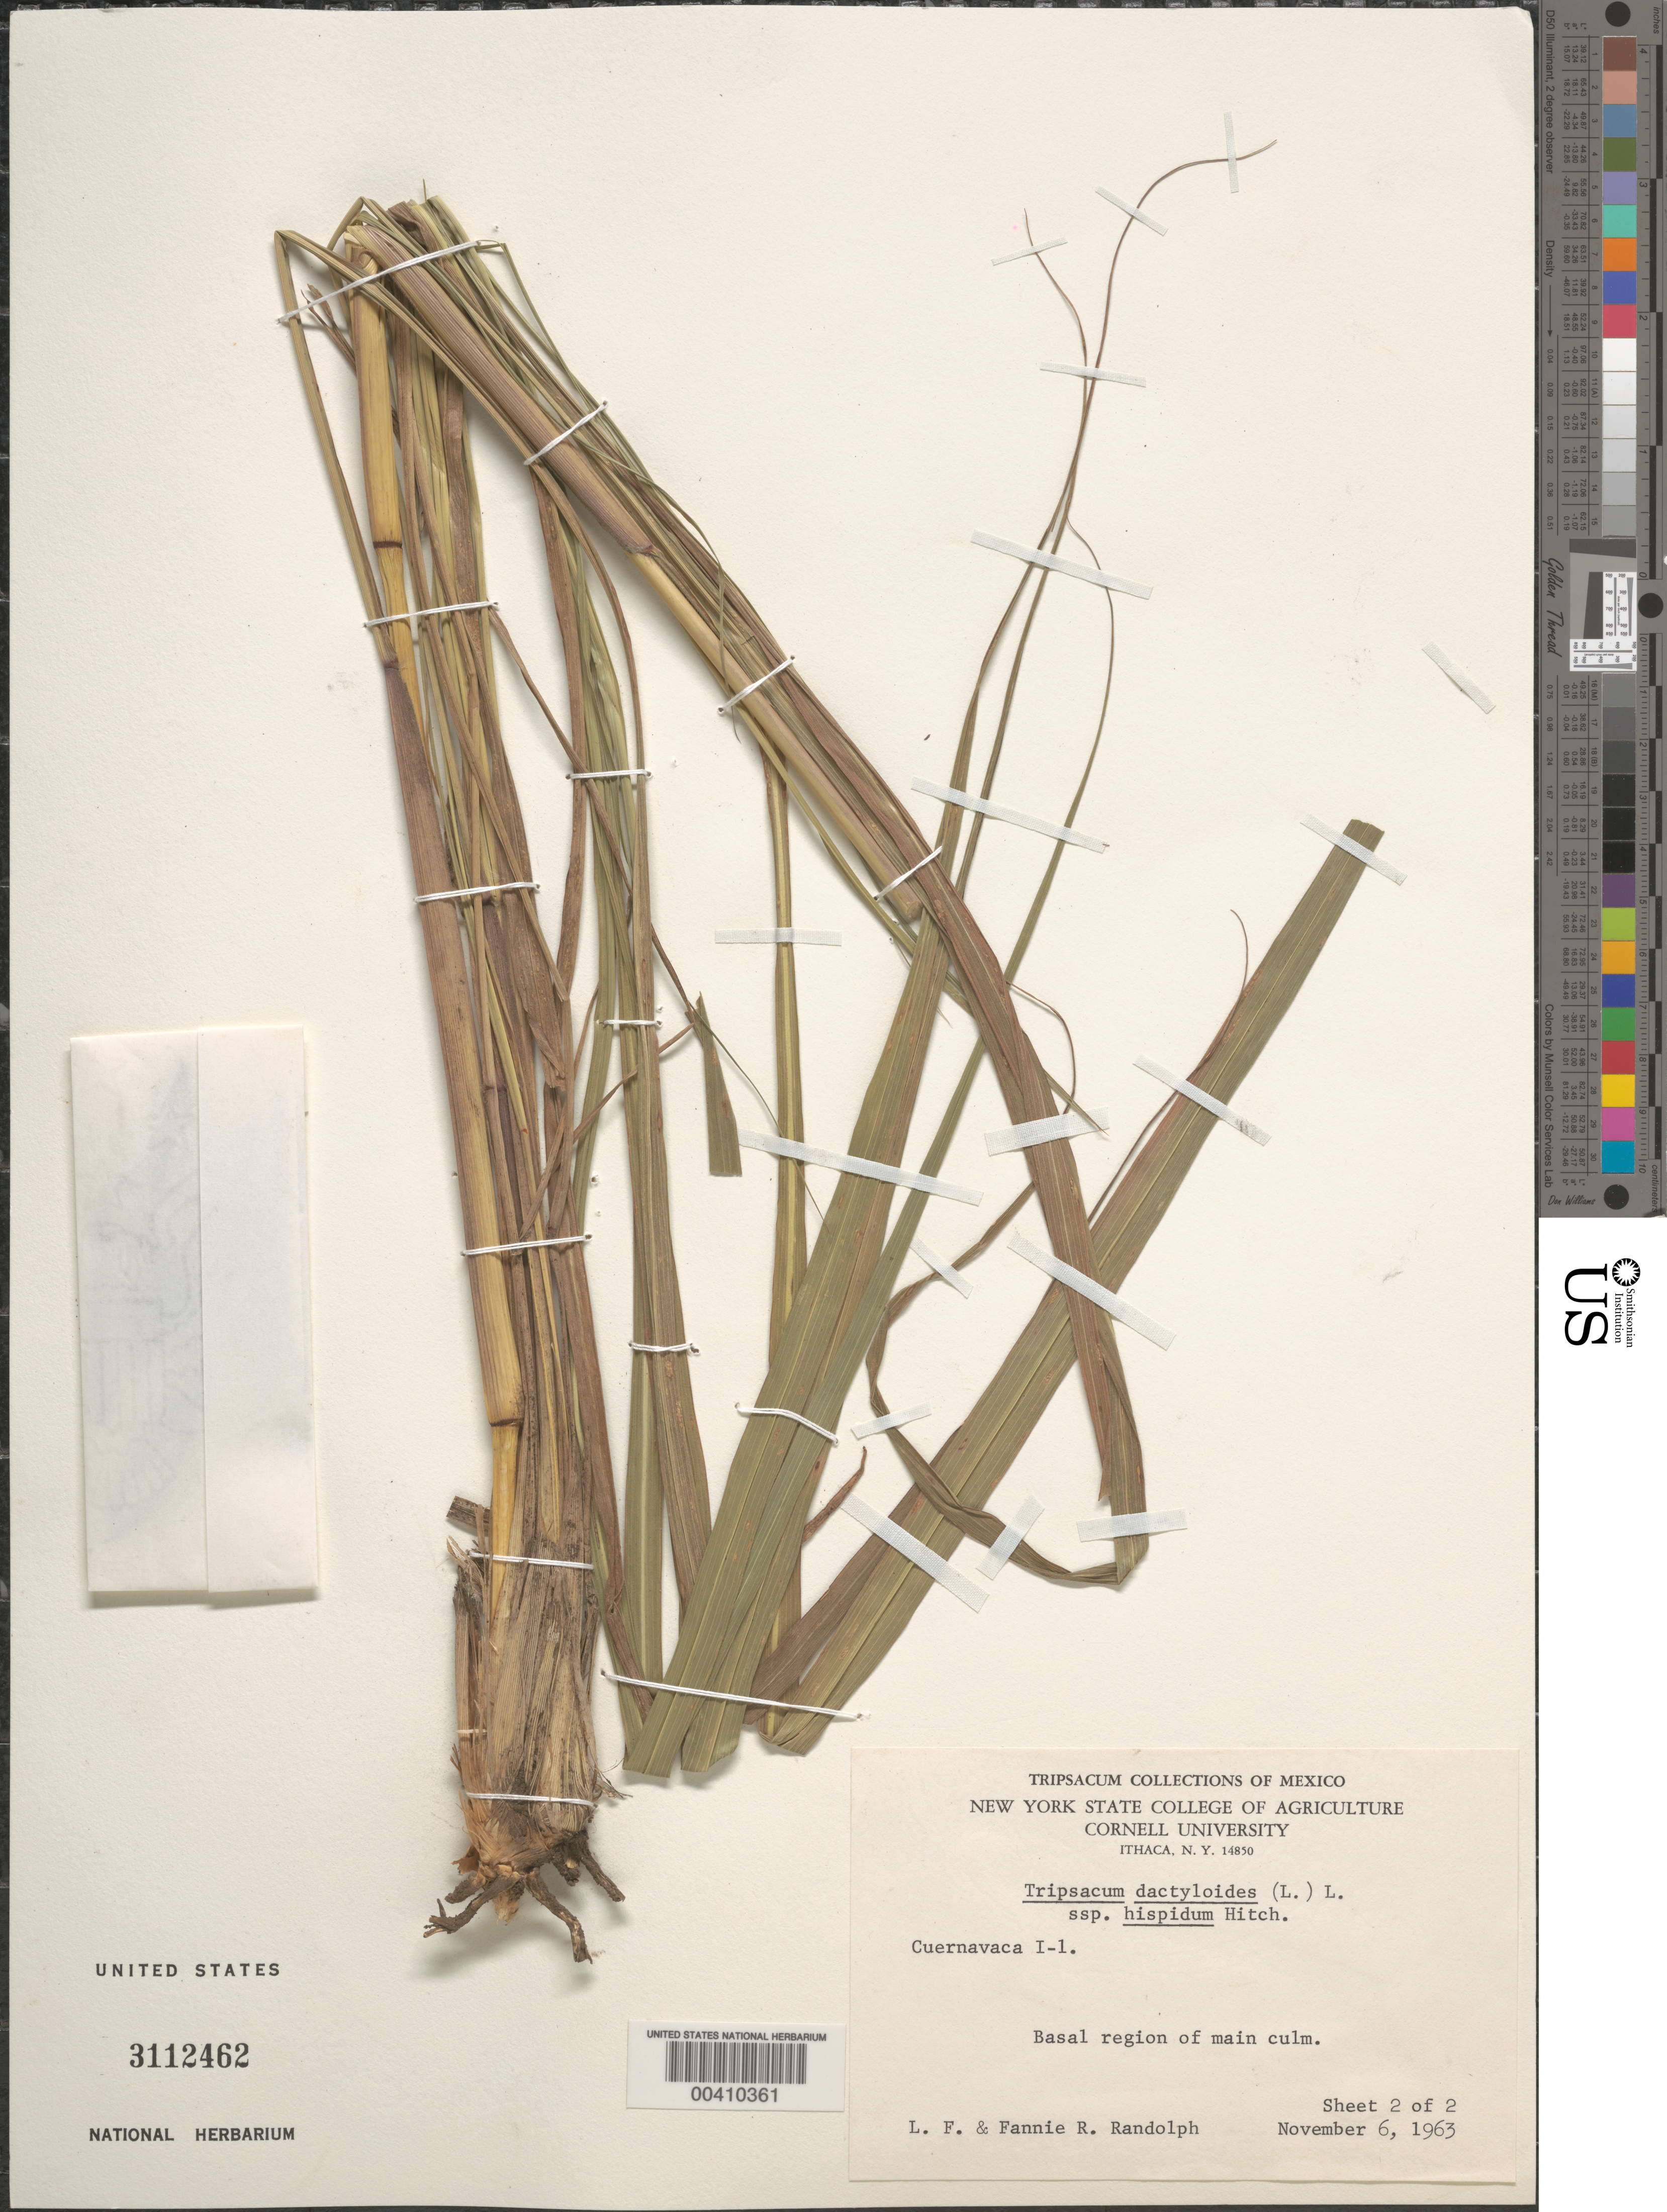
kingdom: Plantae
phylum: Tracheophyta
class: Liliopsida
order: Poales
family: Poaceae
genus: Tripsacum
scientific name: Tripsacum dactyloides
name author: (L.) L.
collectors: L. F. Randolph & F. Randolph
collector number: I-1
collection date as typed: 6 Nov 1963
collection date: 1963-11-06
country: Mexico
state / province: Morelos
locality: Cuernavaca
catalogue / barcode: US 3112462